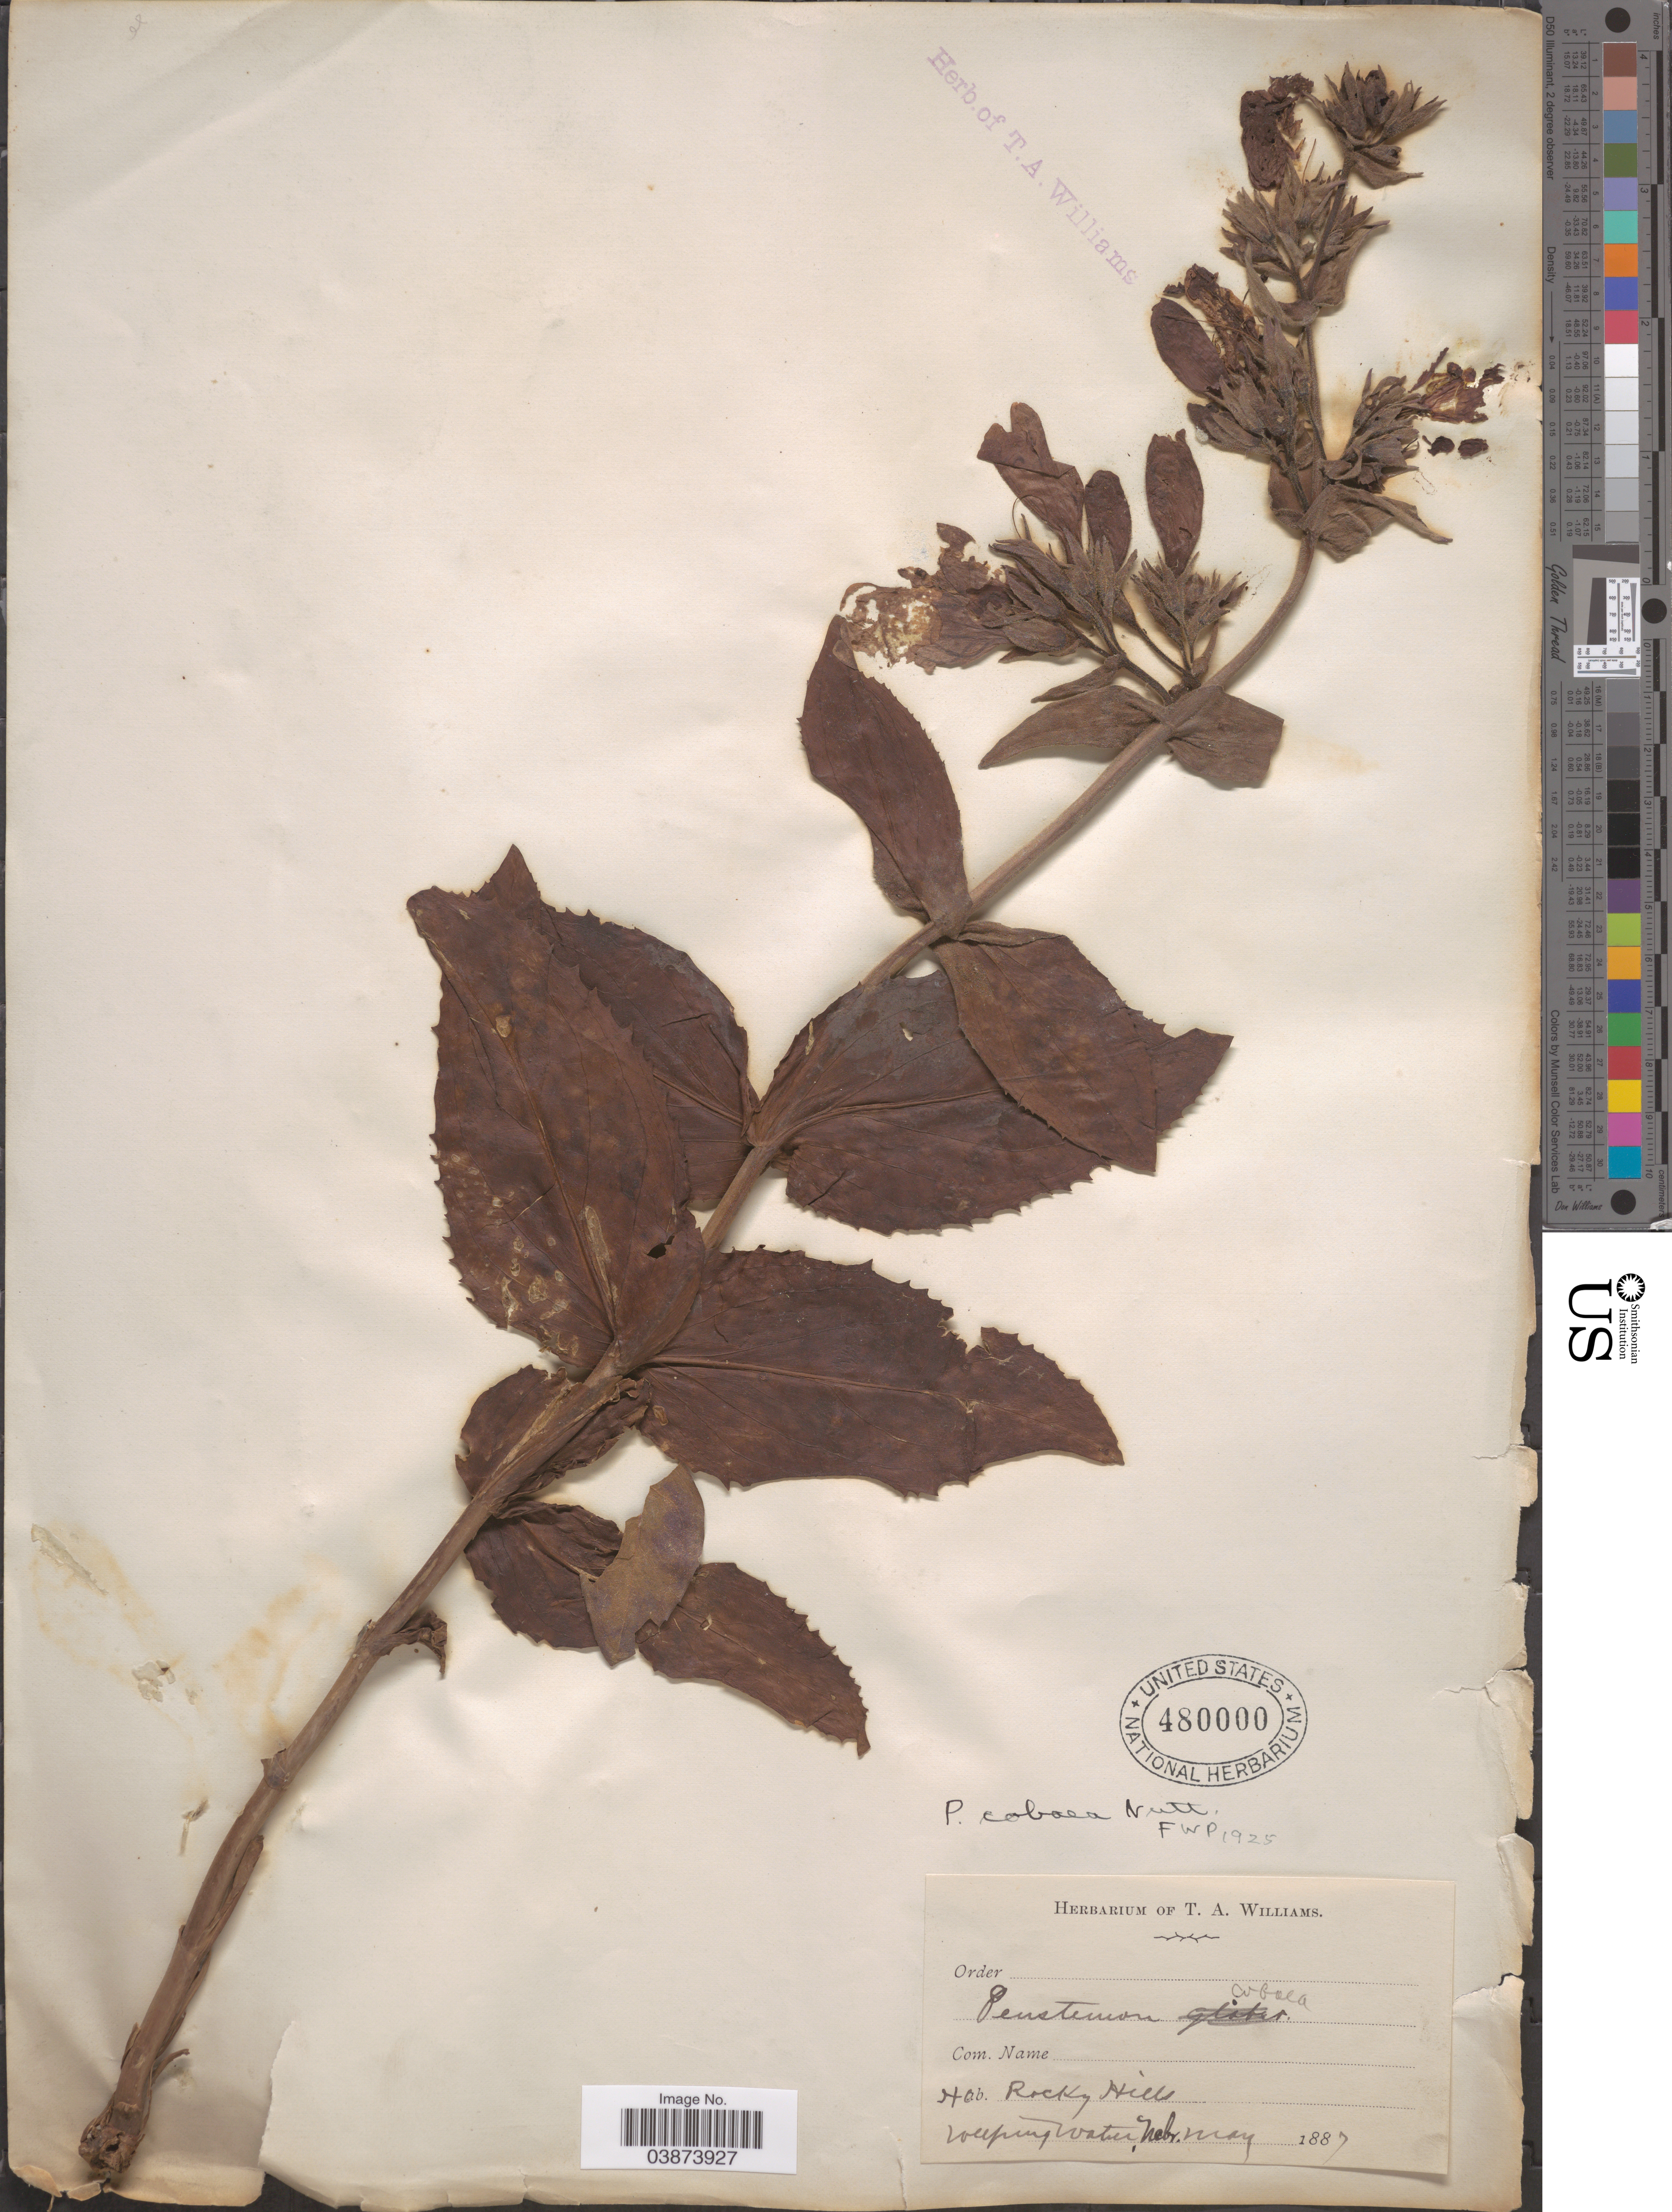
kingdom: Plantae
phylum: Tracheophyta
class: Magnoliopsida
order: Lamiales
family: Plantaginaceae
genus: Penstemon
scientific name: Penstemon cobaea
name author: (Nutt.)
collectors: ex herb. Thos. A. Williams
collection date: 1887-05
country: United States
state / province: Nebraska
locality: Rocky Hills. Weeping Water.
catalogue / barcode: US 480000